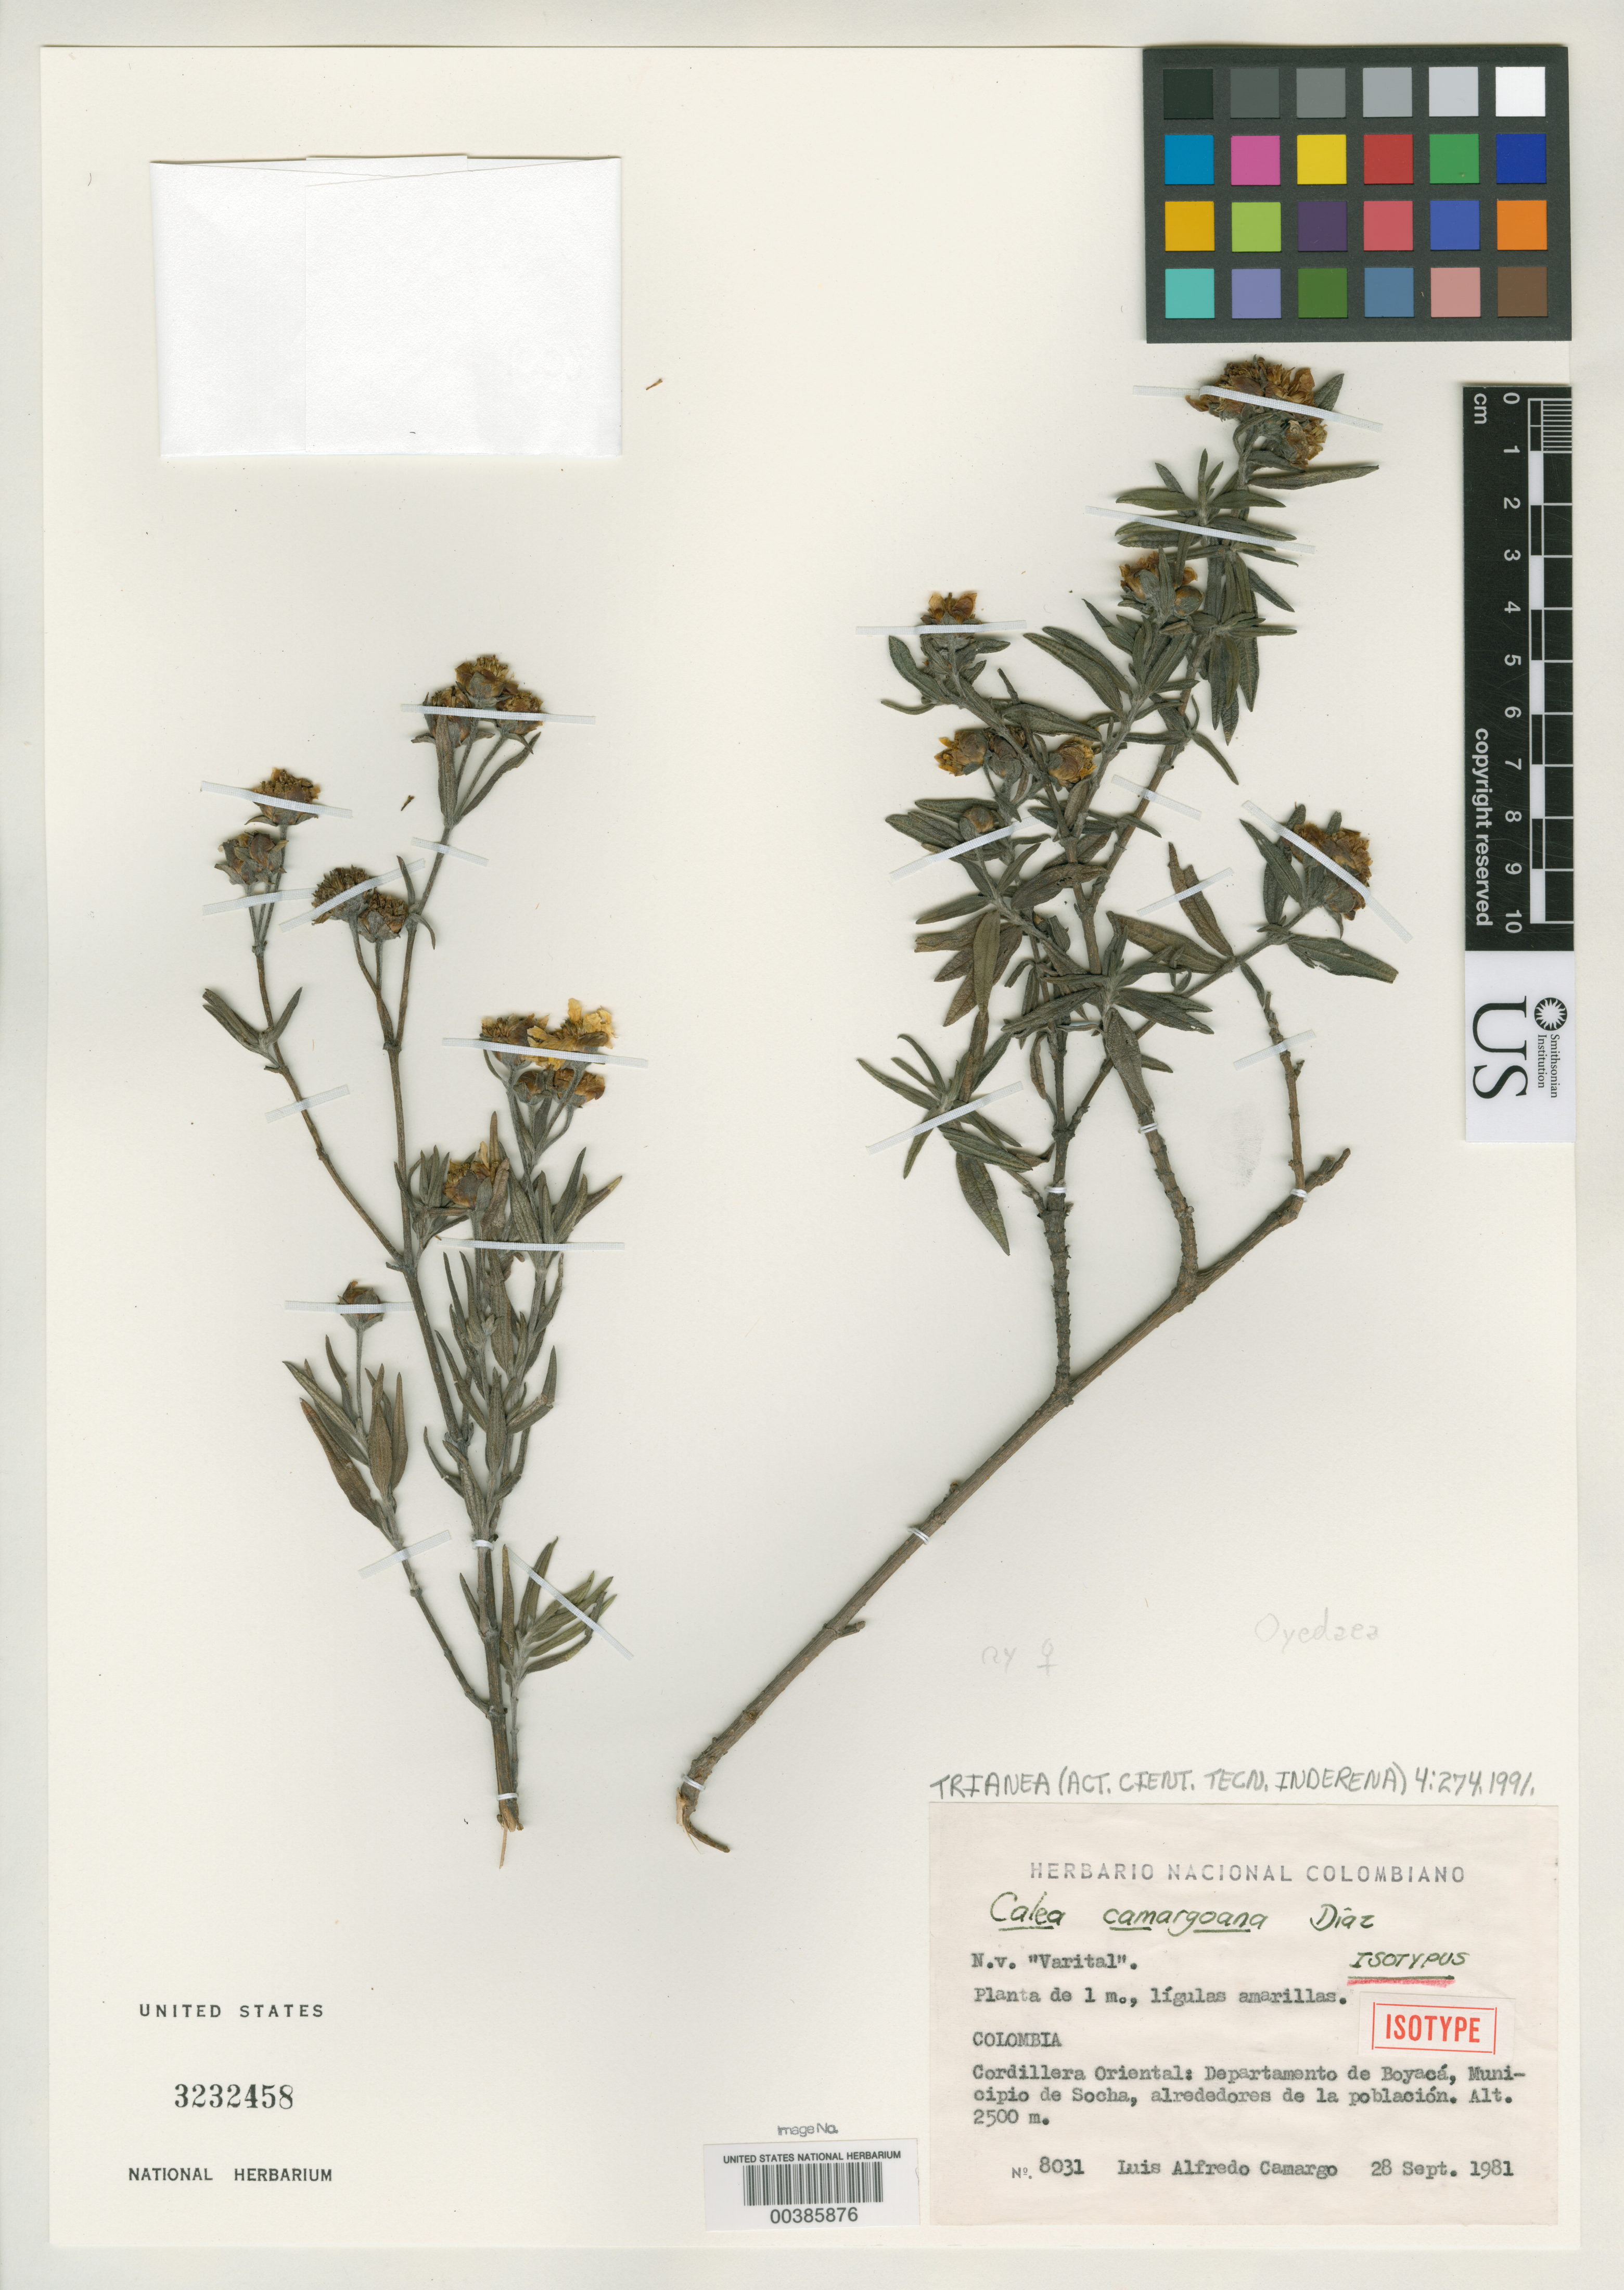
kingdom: Plantae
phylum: Tracheophyta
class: Magnoliopsida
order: Asterales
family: Asteraceae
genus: Calea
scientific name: Calea camargoana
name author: S. Díaz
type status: Isotype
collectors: L. A. Camargo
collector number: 8031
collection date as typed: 28 Sep 1981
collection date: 1981-09-28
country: Colombia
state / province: Boyacá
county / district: Socha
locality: Cordillera Oriental, Alrededores de la Poblacion. [Cordillera Oriental, the environs of the town.]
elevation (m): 2500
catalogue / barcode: US 3232458